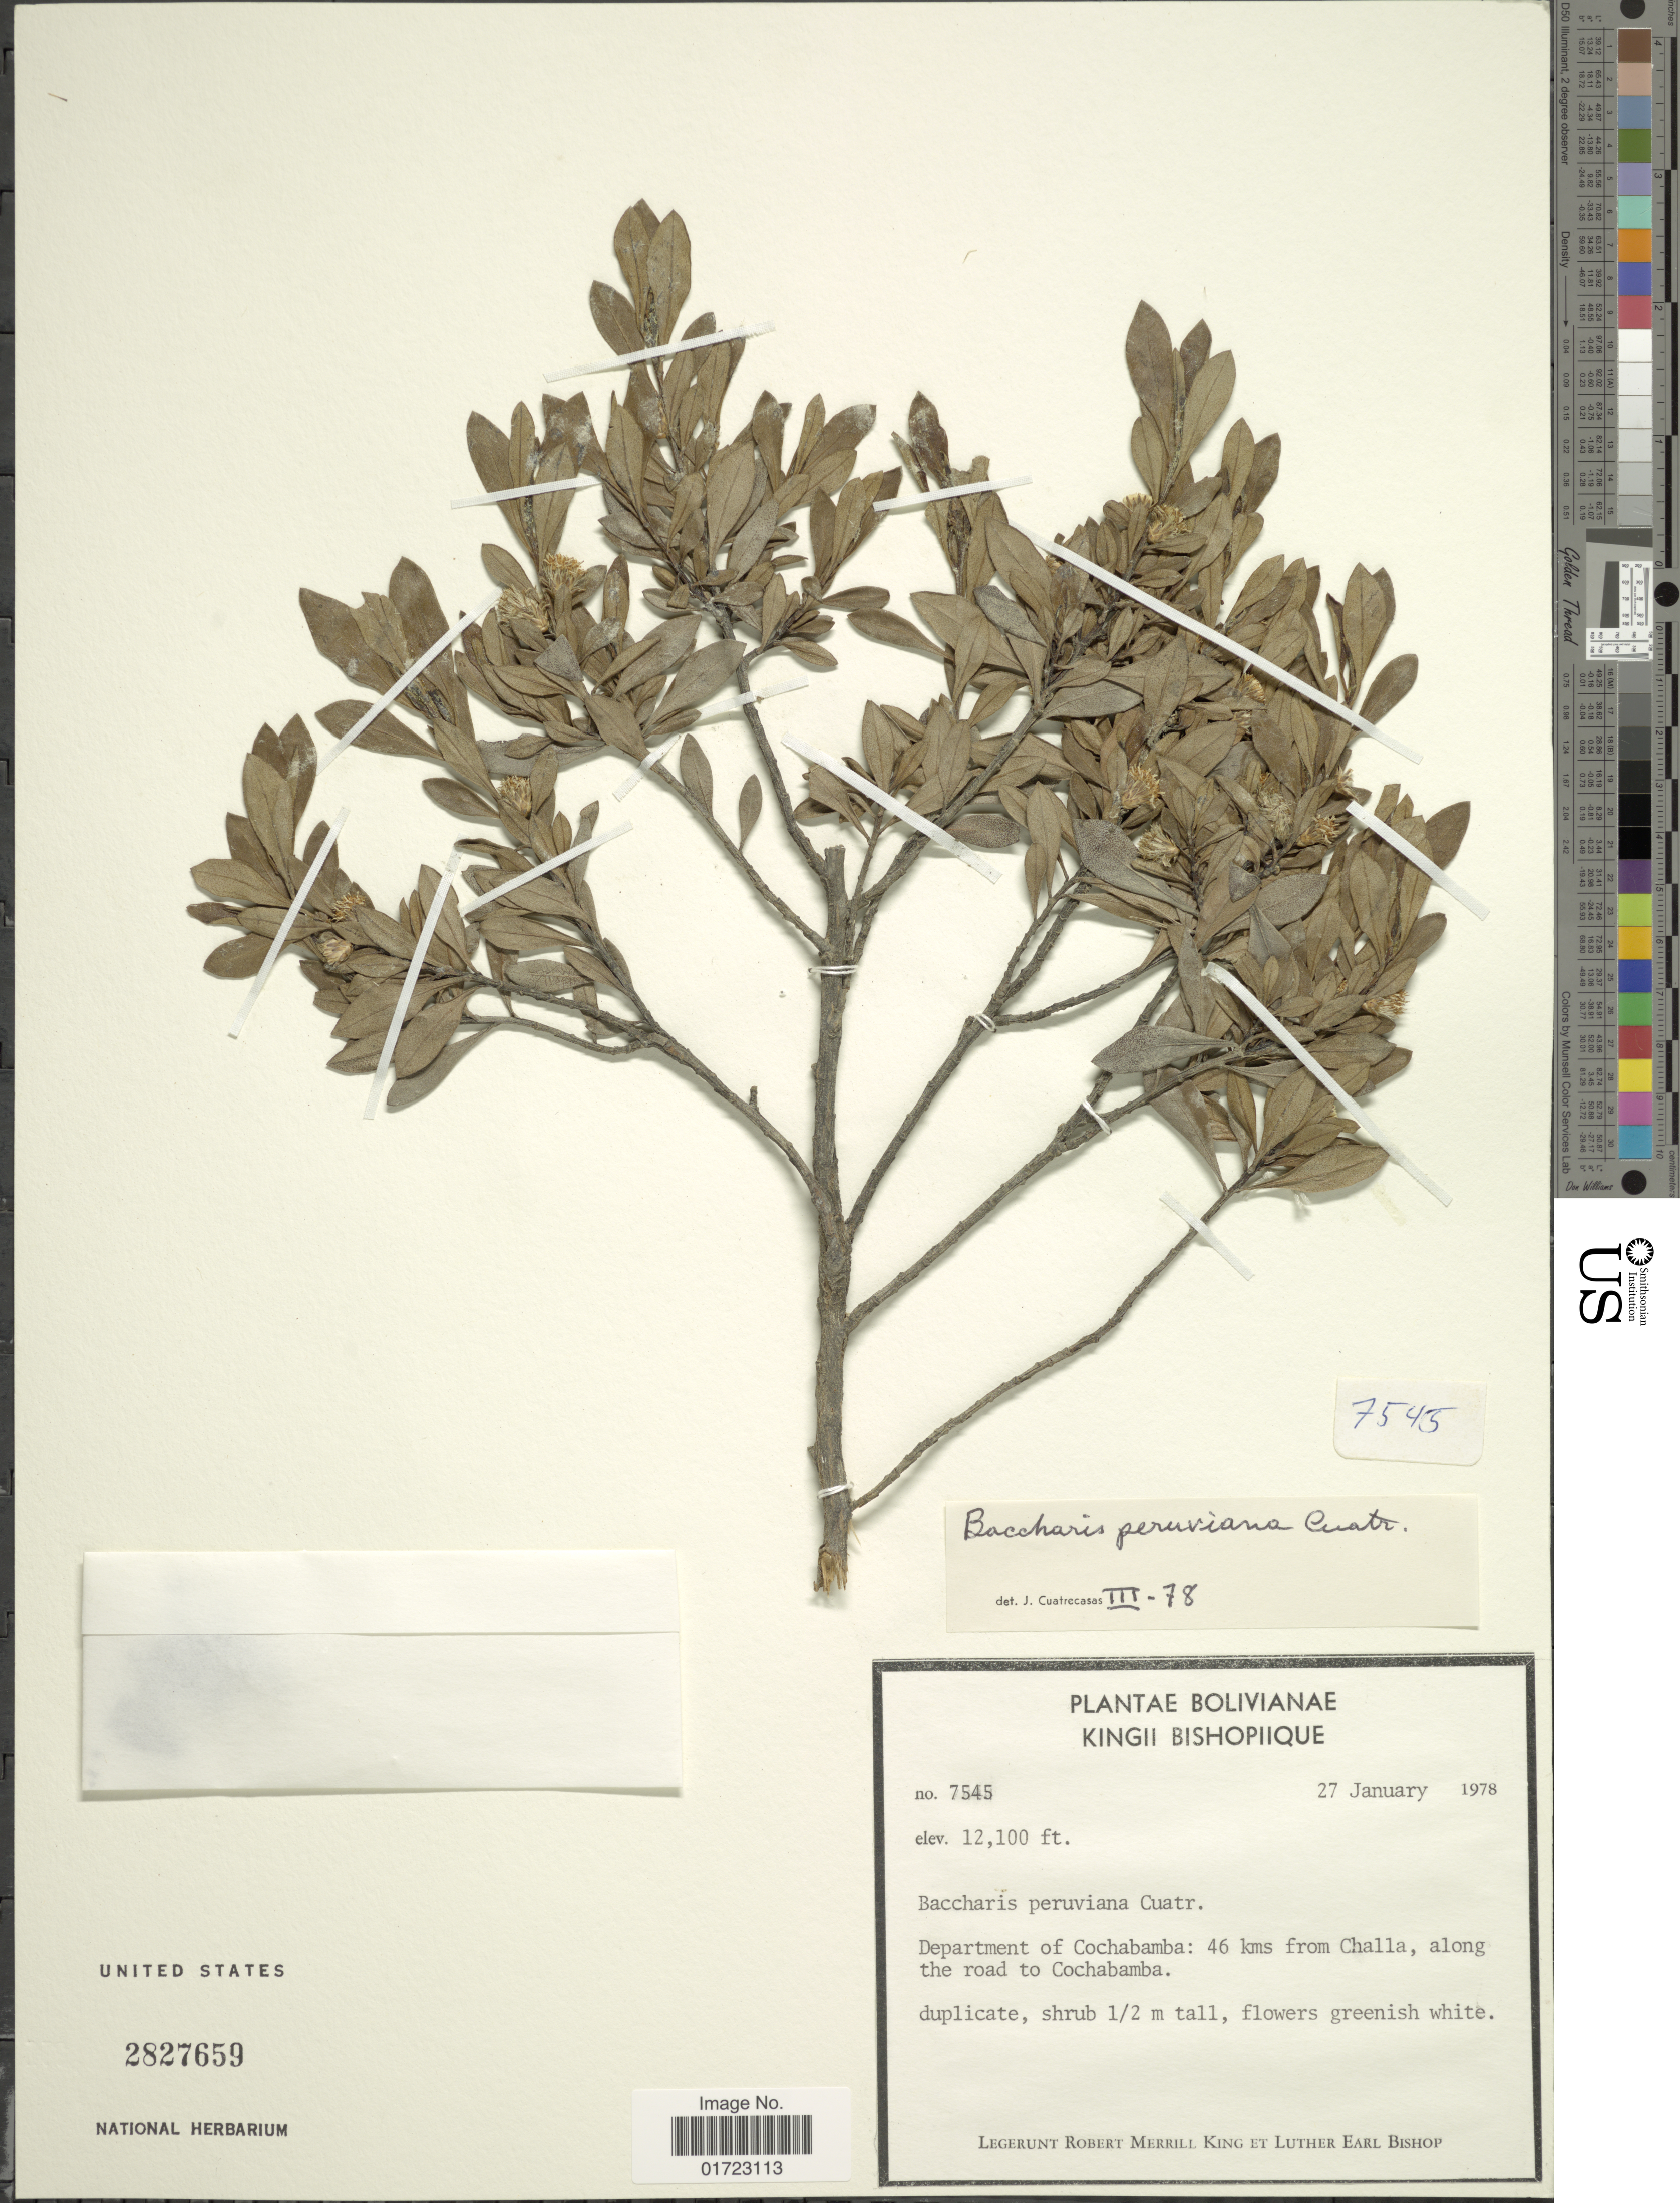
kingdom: Plantae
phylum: Tracheophyta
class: Magnoliopsida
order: Asterales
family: Asteraceae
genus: Baccharis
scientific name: Baccharis peruviana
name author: Cuatrec.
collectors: R. M. King & L. E. Bishop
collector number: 7545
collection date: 1978-01-27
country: Bolivia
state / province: Cochabamba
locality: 46 kms from Challa, along the road to Cochabamba.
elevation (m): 3688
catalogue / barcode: US 2827659